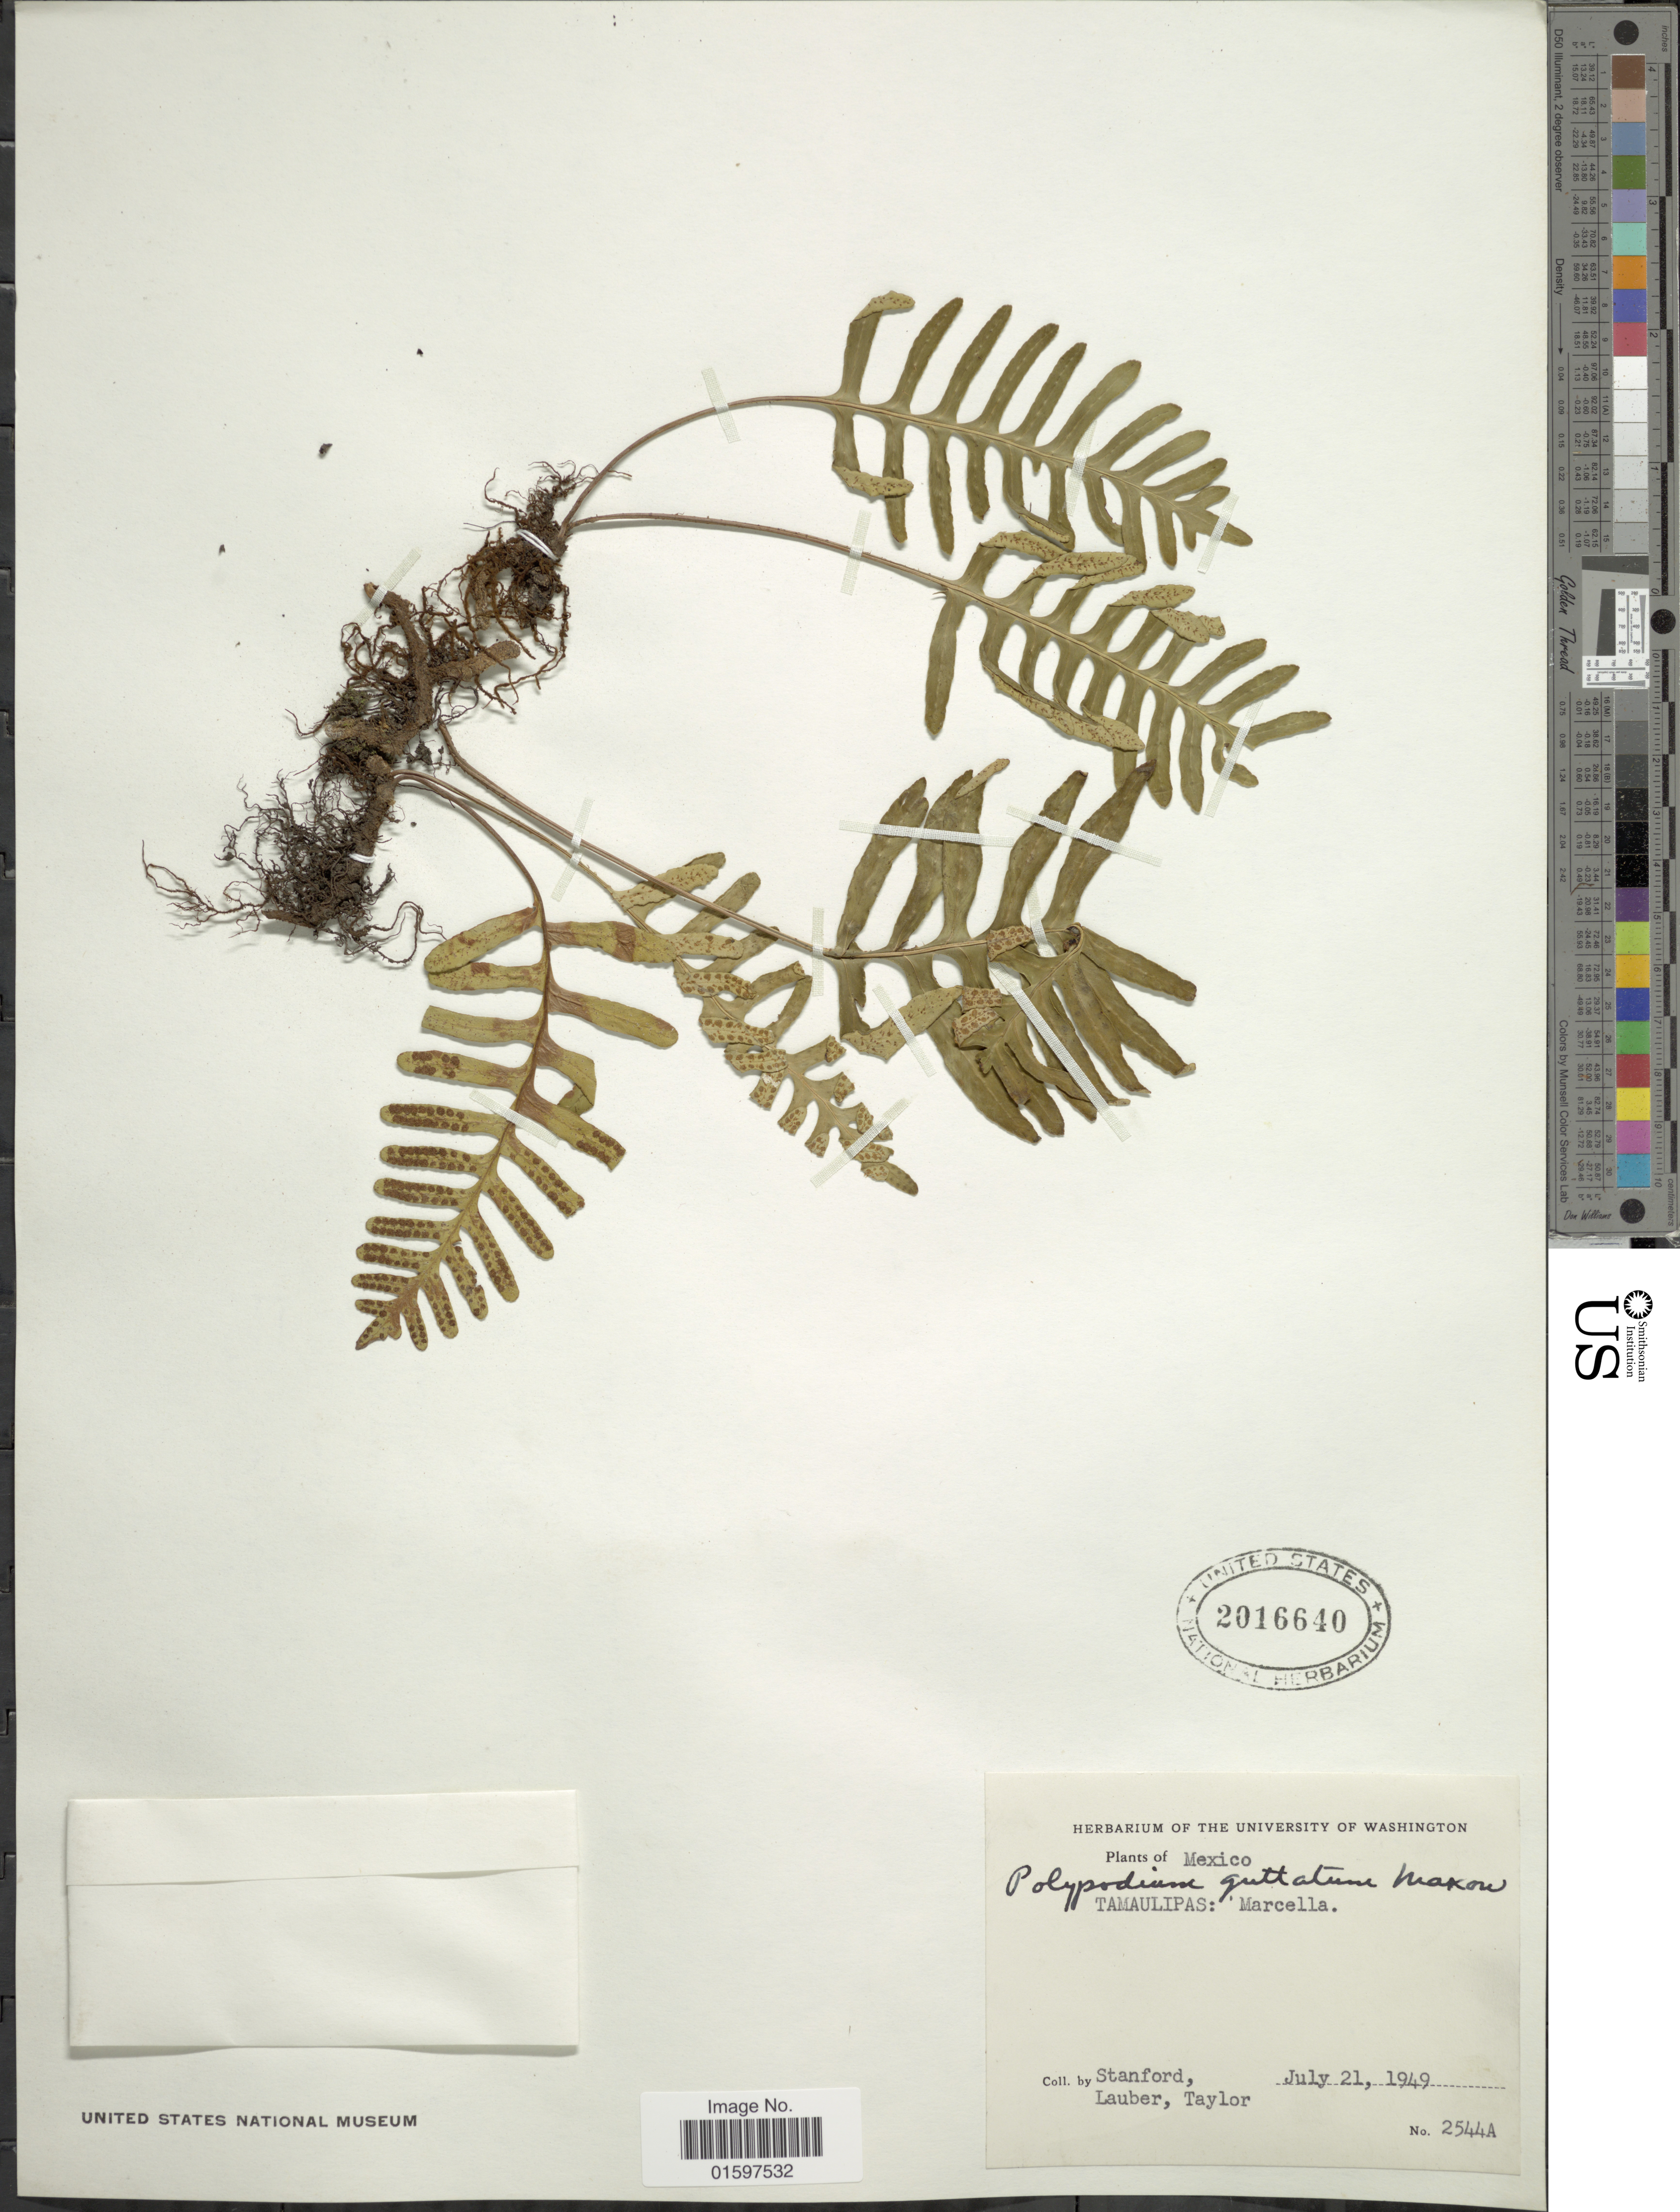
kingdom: Plantae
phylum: Tracheophyta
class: Polypodiopsida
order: Polypodiales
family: Polypodiaceae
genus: Pleopeltis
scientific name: Pleopeltis guttata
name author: (Maxon) E.G. Andrews & Windham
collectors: -. Stanford, Lauber, -- & -- Taylor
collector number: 2544A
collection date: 1949-07-21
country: Mexico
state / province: Tamaulipas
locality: Marcella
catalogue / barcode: US 2016640